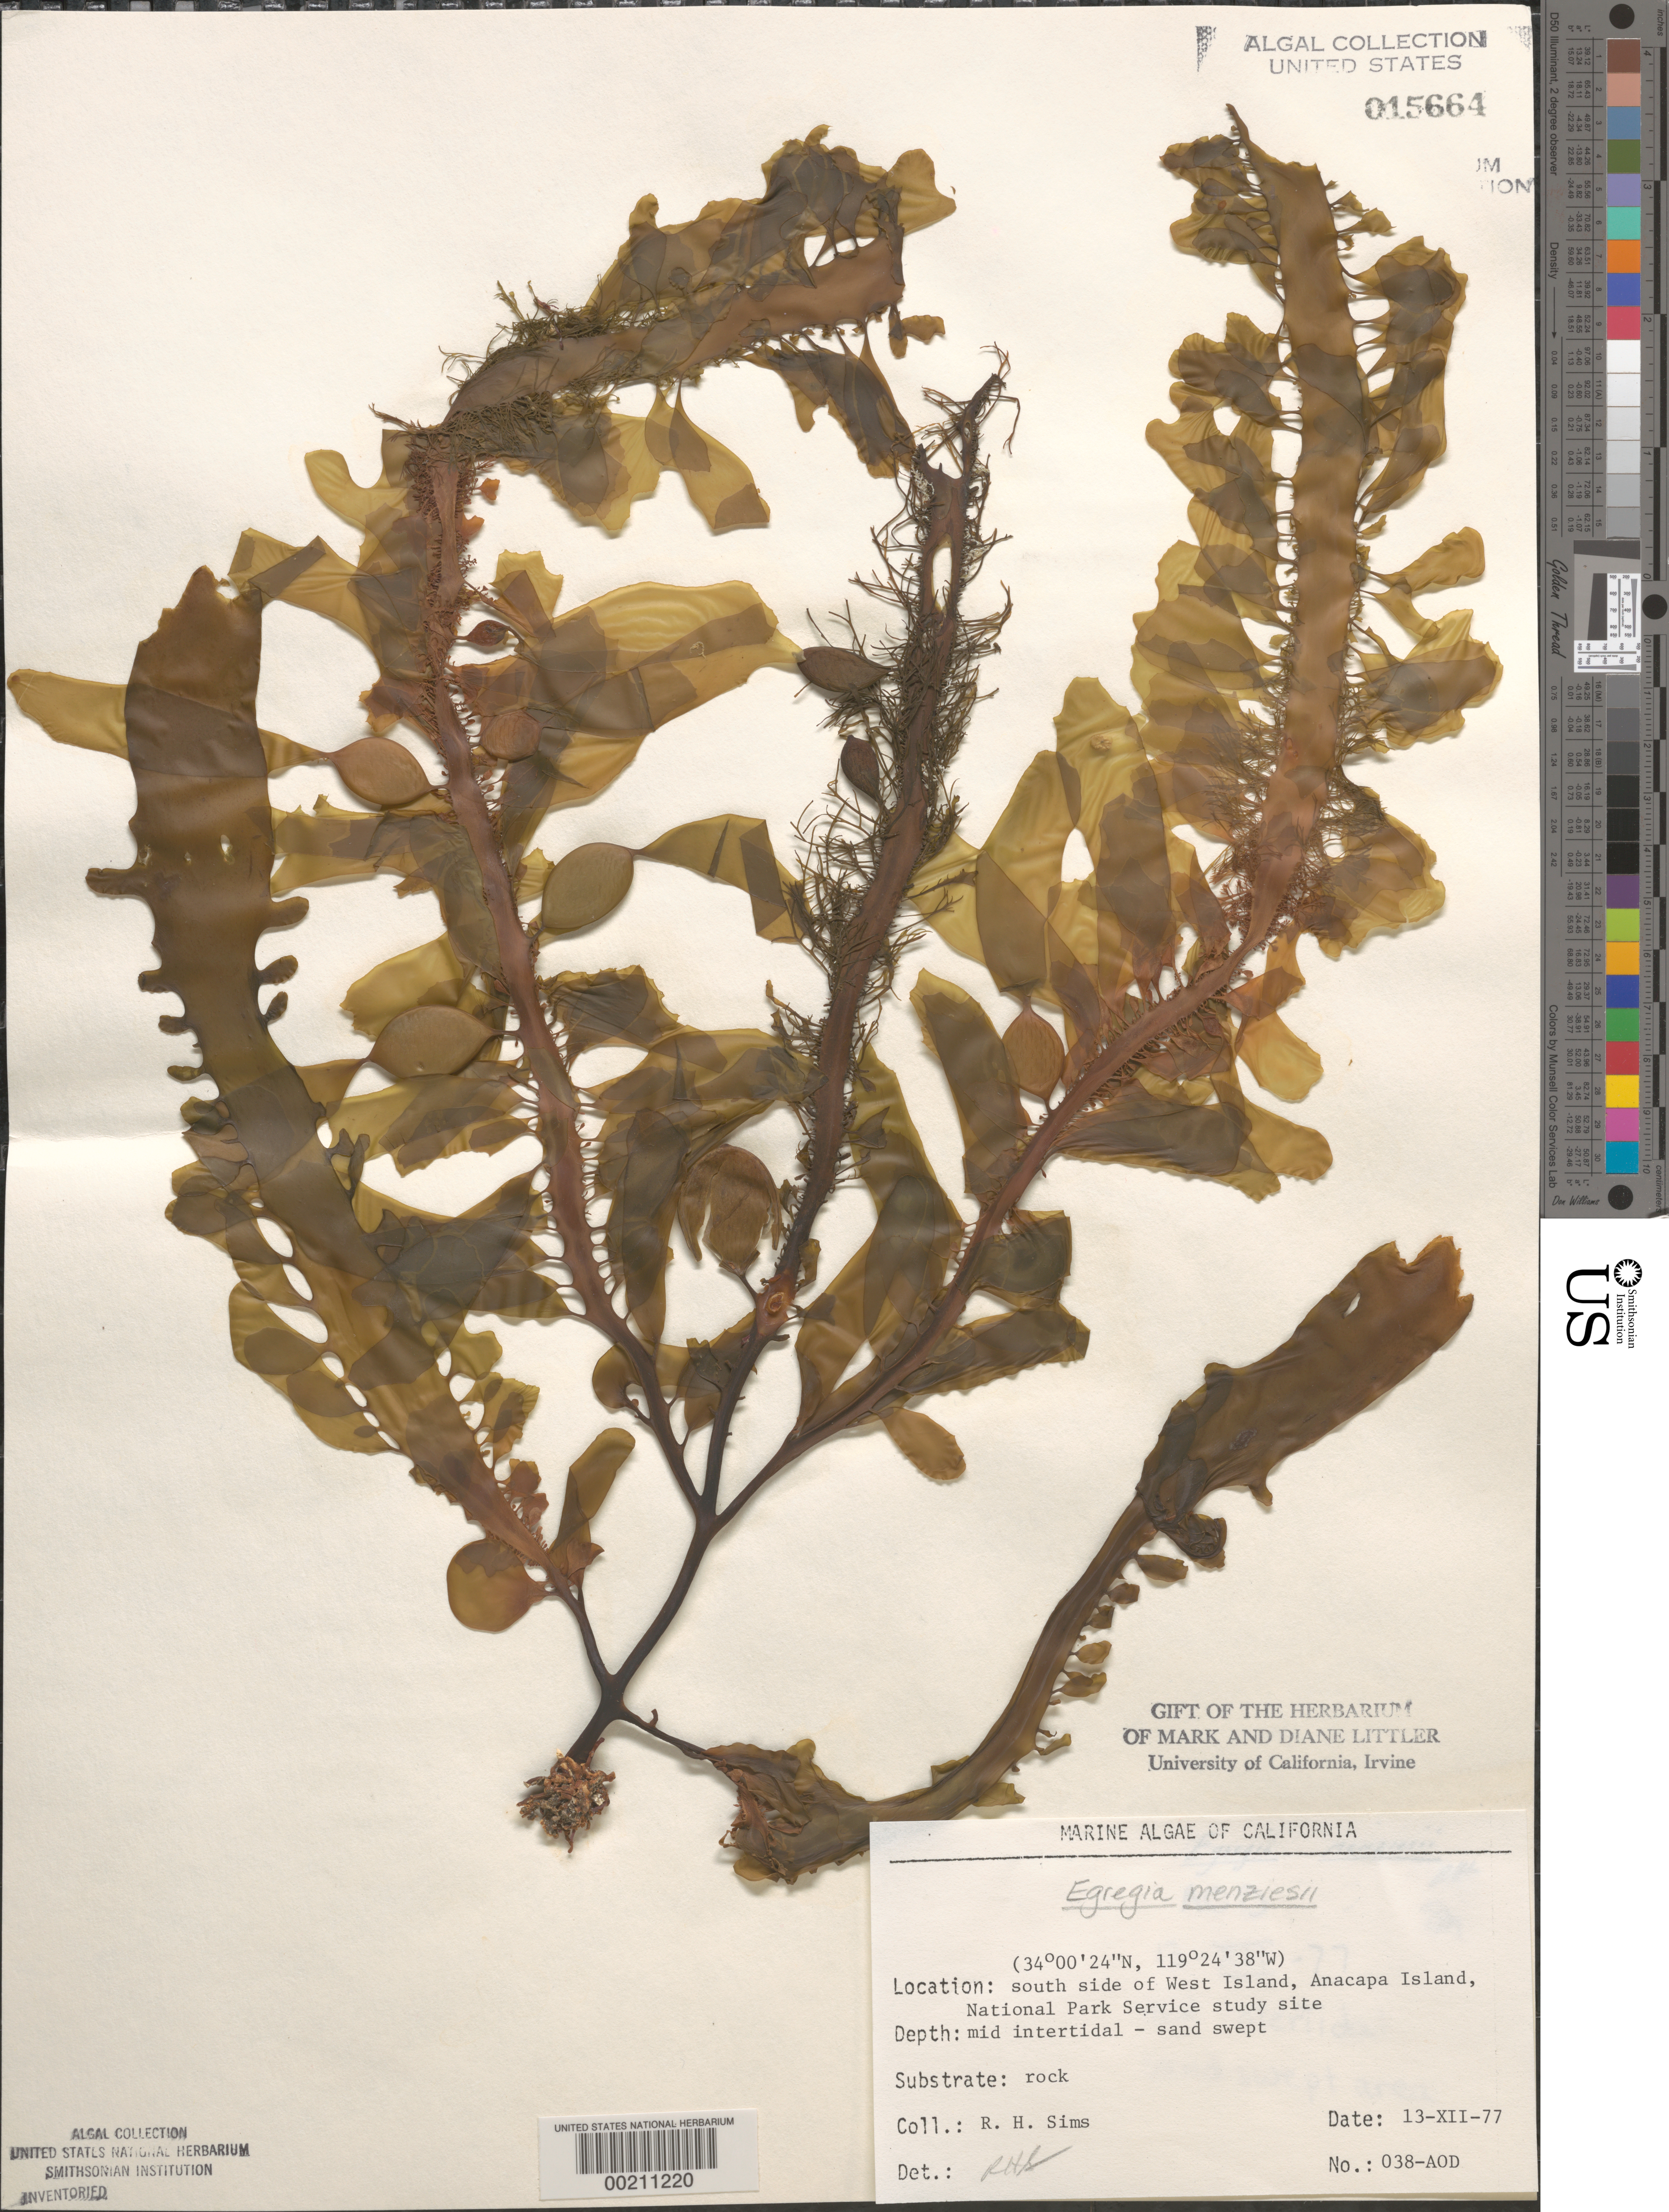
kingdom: Chromista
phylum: Ochrophyta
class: Phaeophyceae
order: Laminariales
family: Lessoniaceae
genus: Egregia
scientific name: Egregia menziesii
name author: (Turner) Aresch.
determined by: Sims, Robert H.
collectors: R. H. Sims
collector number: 038-AOD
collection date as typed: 13 Dec 1977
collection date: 1977-12-13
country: United States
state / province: California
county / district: Ventura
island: Anacapa Island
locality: South side of west island [National Park Service site]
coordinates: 34 00'24"N, 118 24'38"W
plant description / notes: BLM-SOCALBIGHT Rocky Intertidal Survey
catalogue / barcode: US 15664